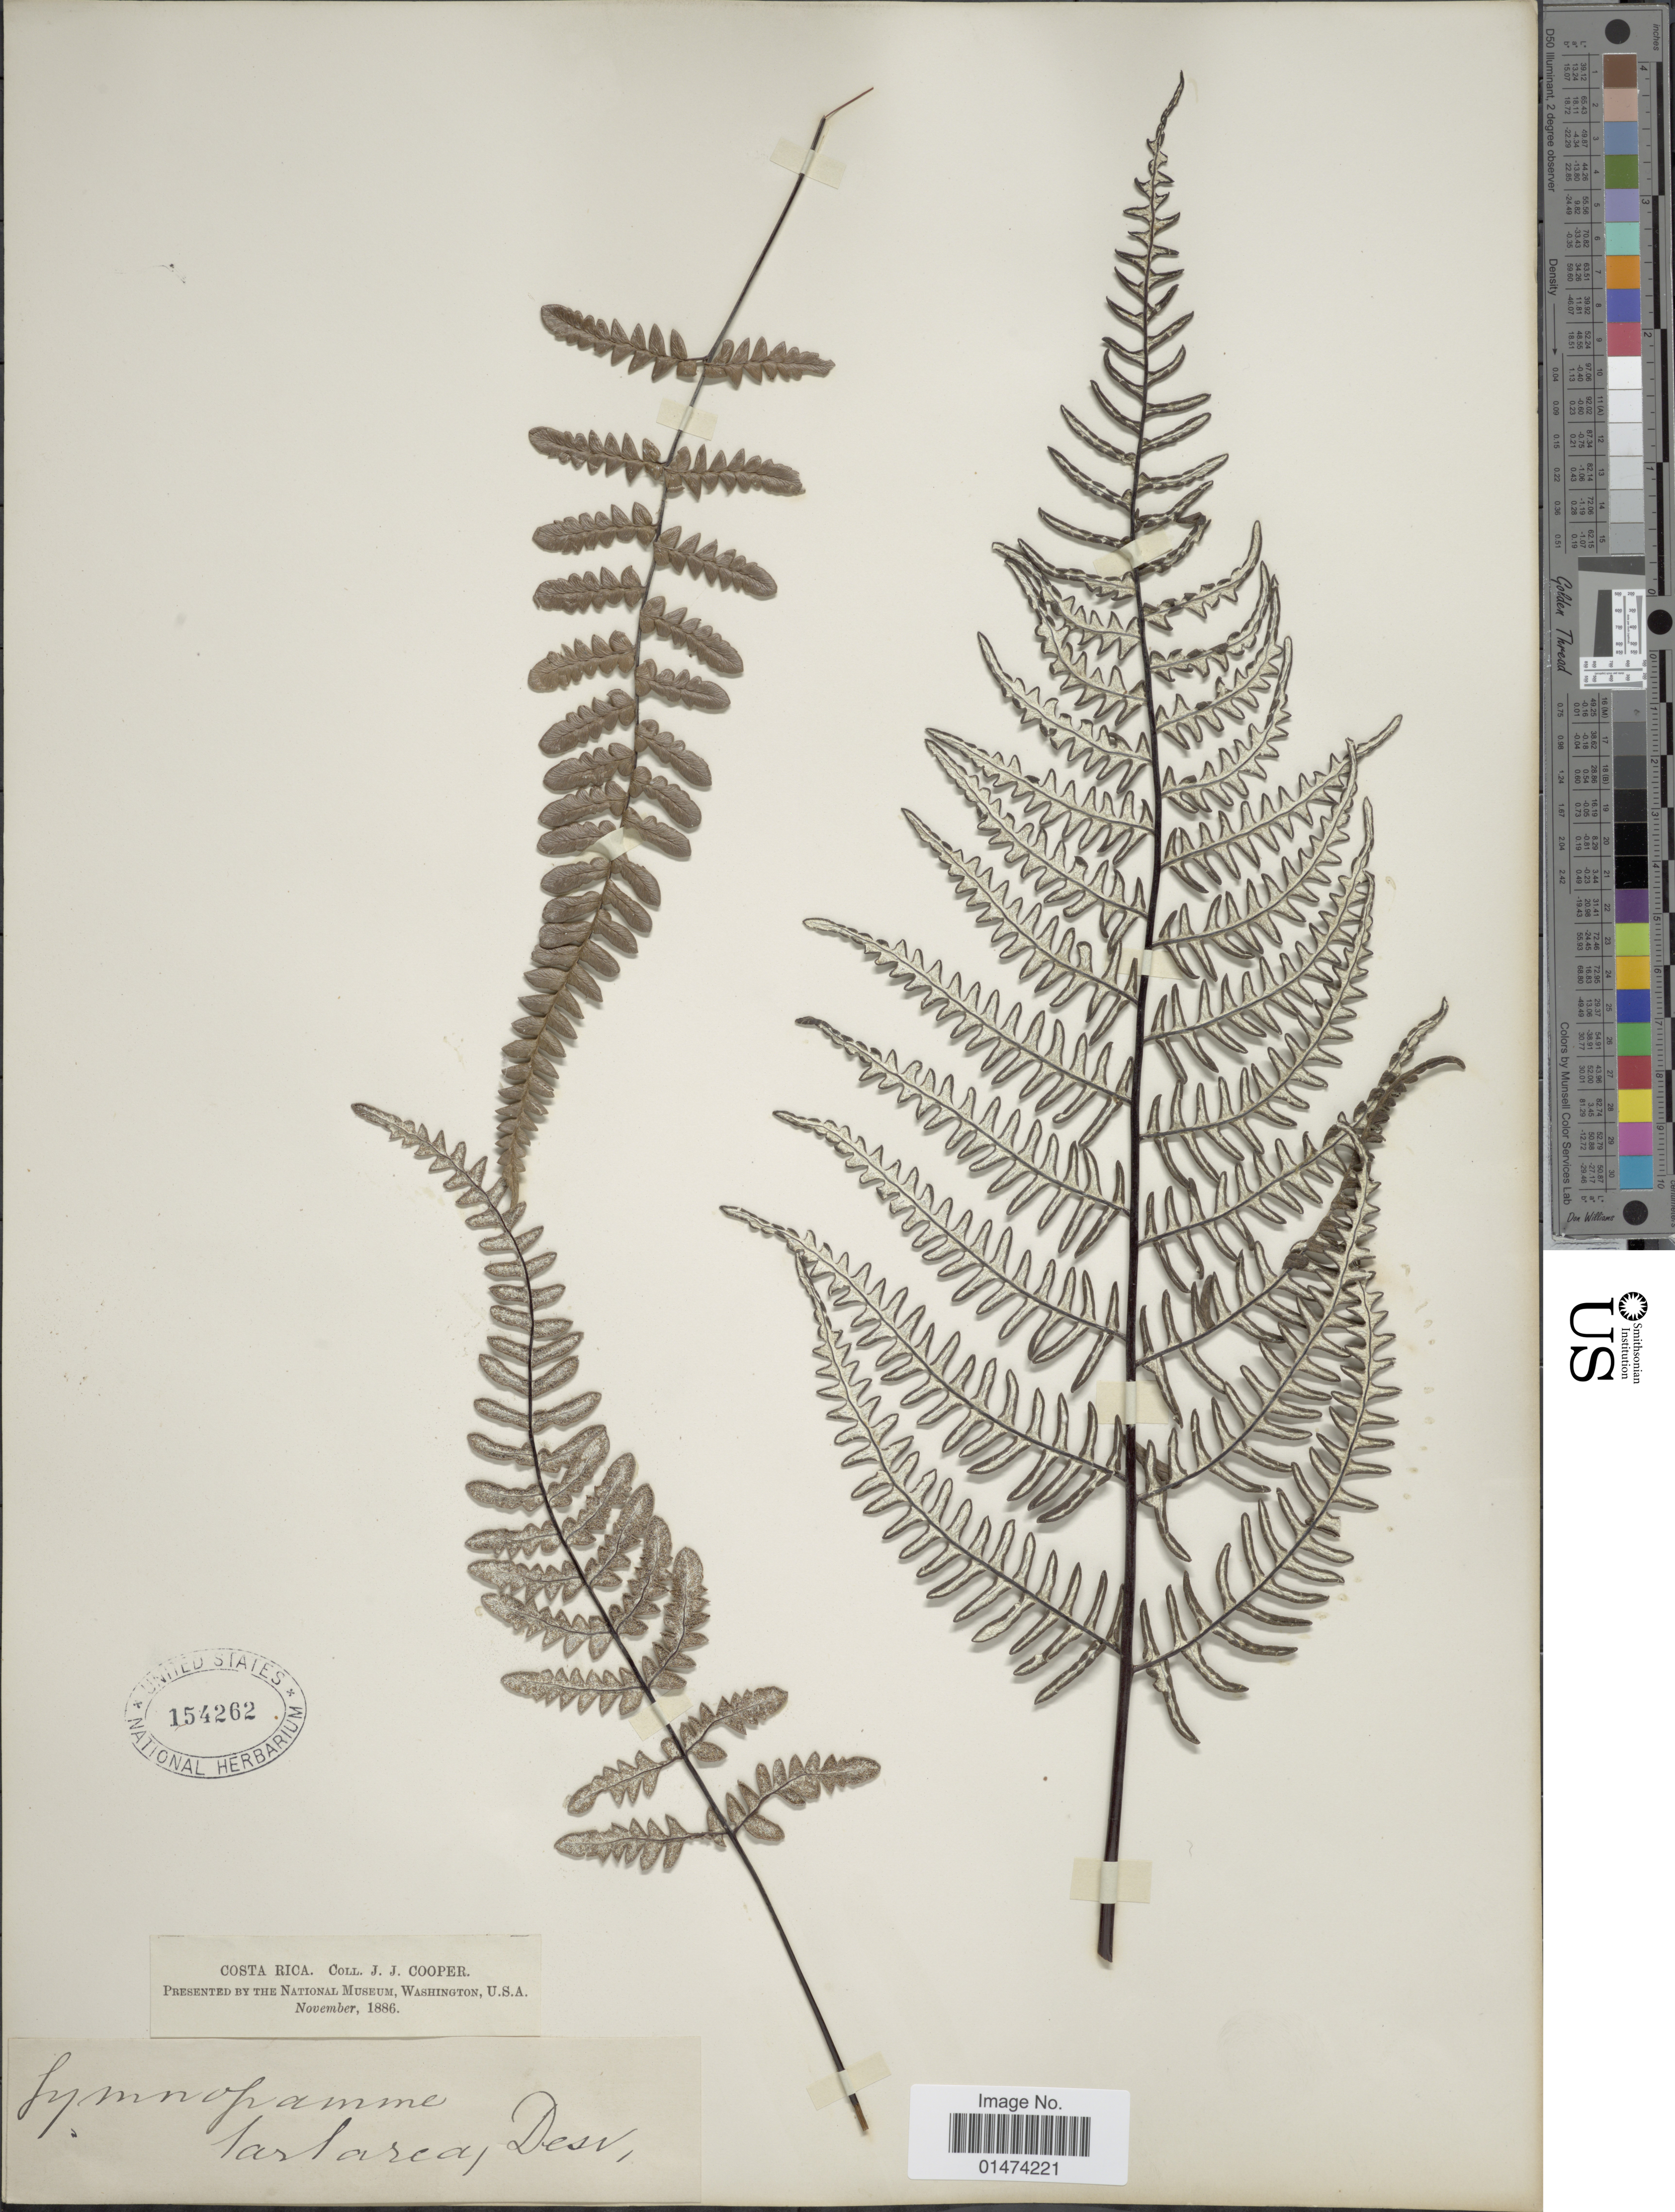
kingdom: Plantae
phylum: Tracheophyta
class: Polypodiopsida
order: Polypodiales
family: Pteridaceae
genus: Pityrogramma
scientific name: Pityrogramma tartarea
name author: (Cav.) Maxon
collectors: J. J. Cooper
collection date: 1886-11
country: Costa Rica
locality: Tartared, Desi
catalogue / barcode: US 154262